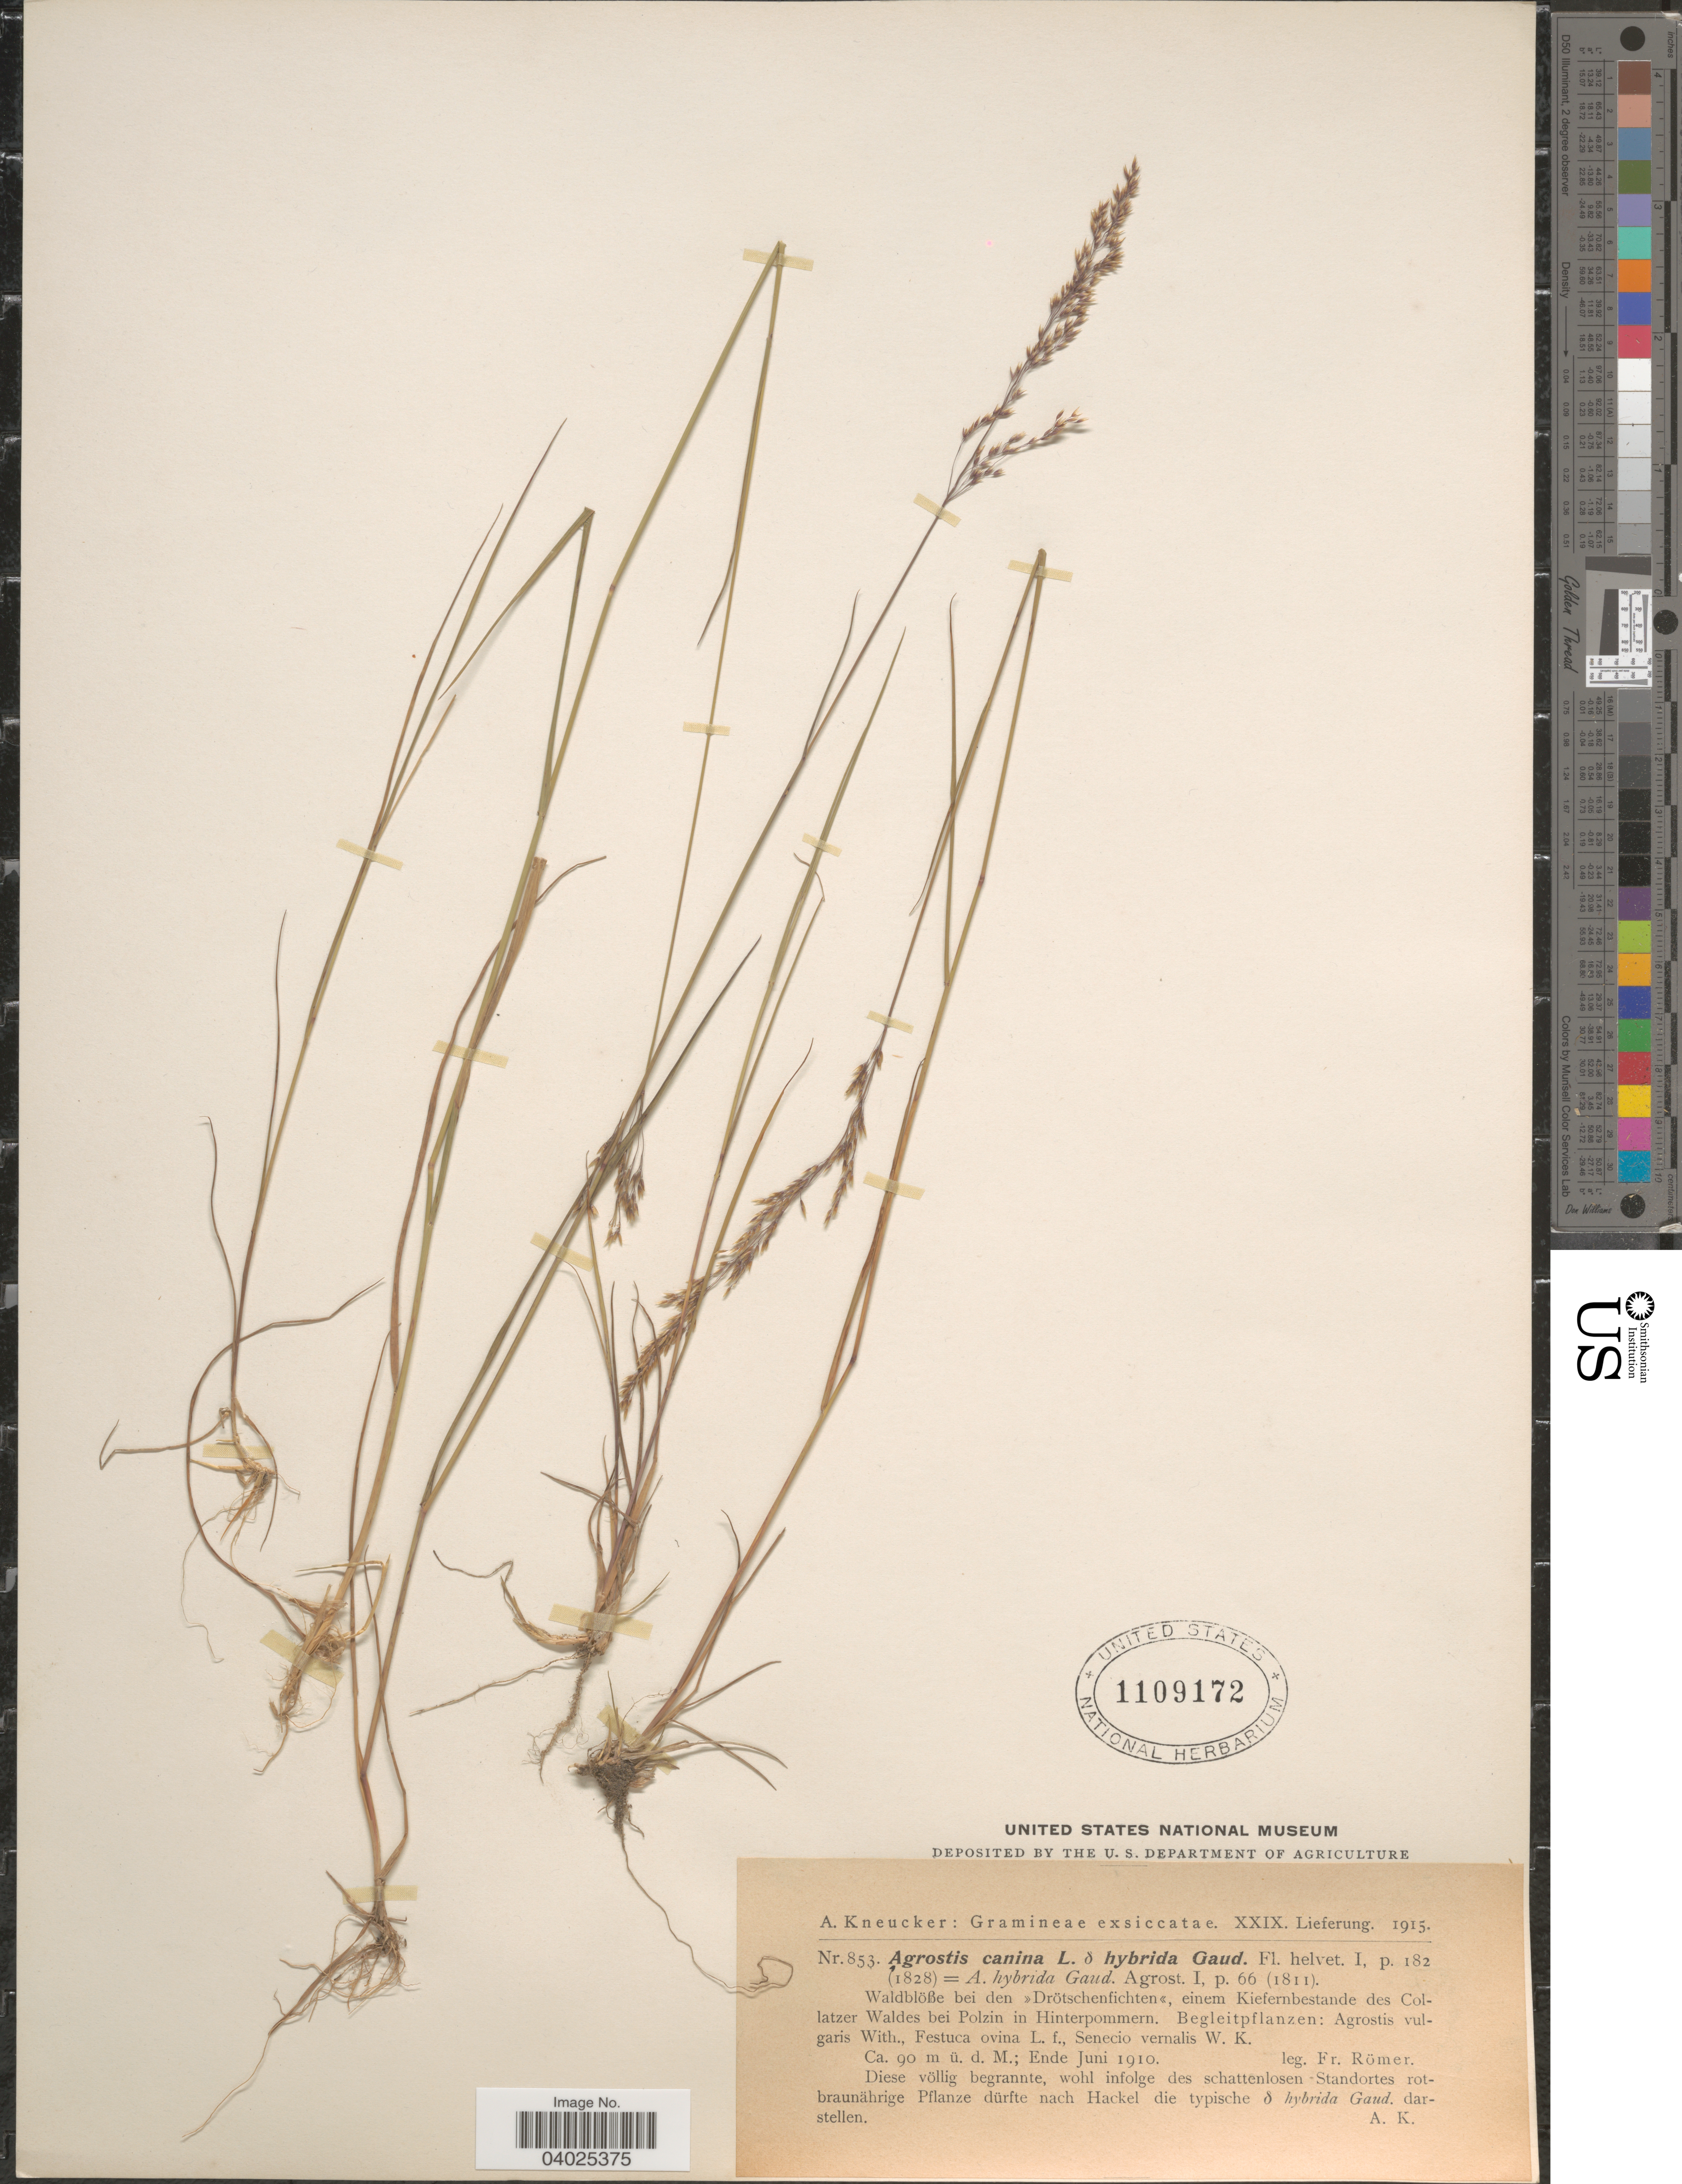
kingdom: Plantae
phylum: Tracheophyta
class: Liliopsida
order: Poales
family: Poaceae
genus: Agrostis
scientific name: Agrostis canina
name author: L.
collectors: F. Römer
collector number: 853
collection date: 1910-06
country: Poland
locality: Waldbloße bei den »Drötschenfichten«, einem Kiefernbestande des Collatzer Walde bei Polzin in Hinterpommern.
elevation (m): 90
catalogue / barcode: US 1109172